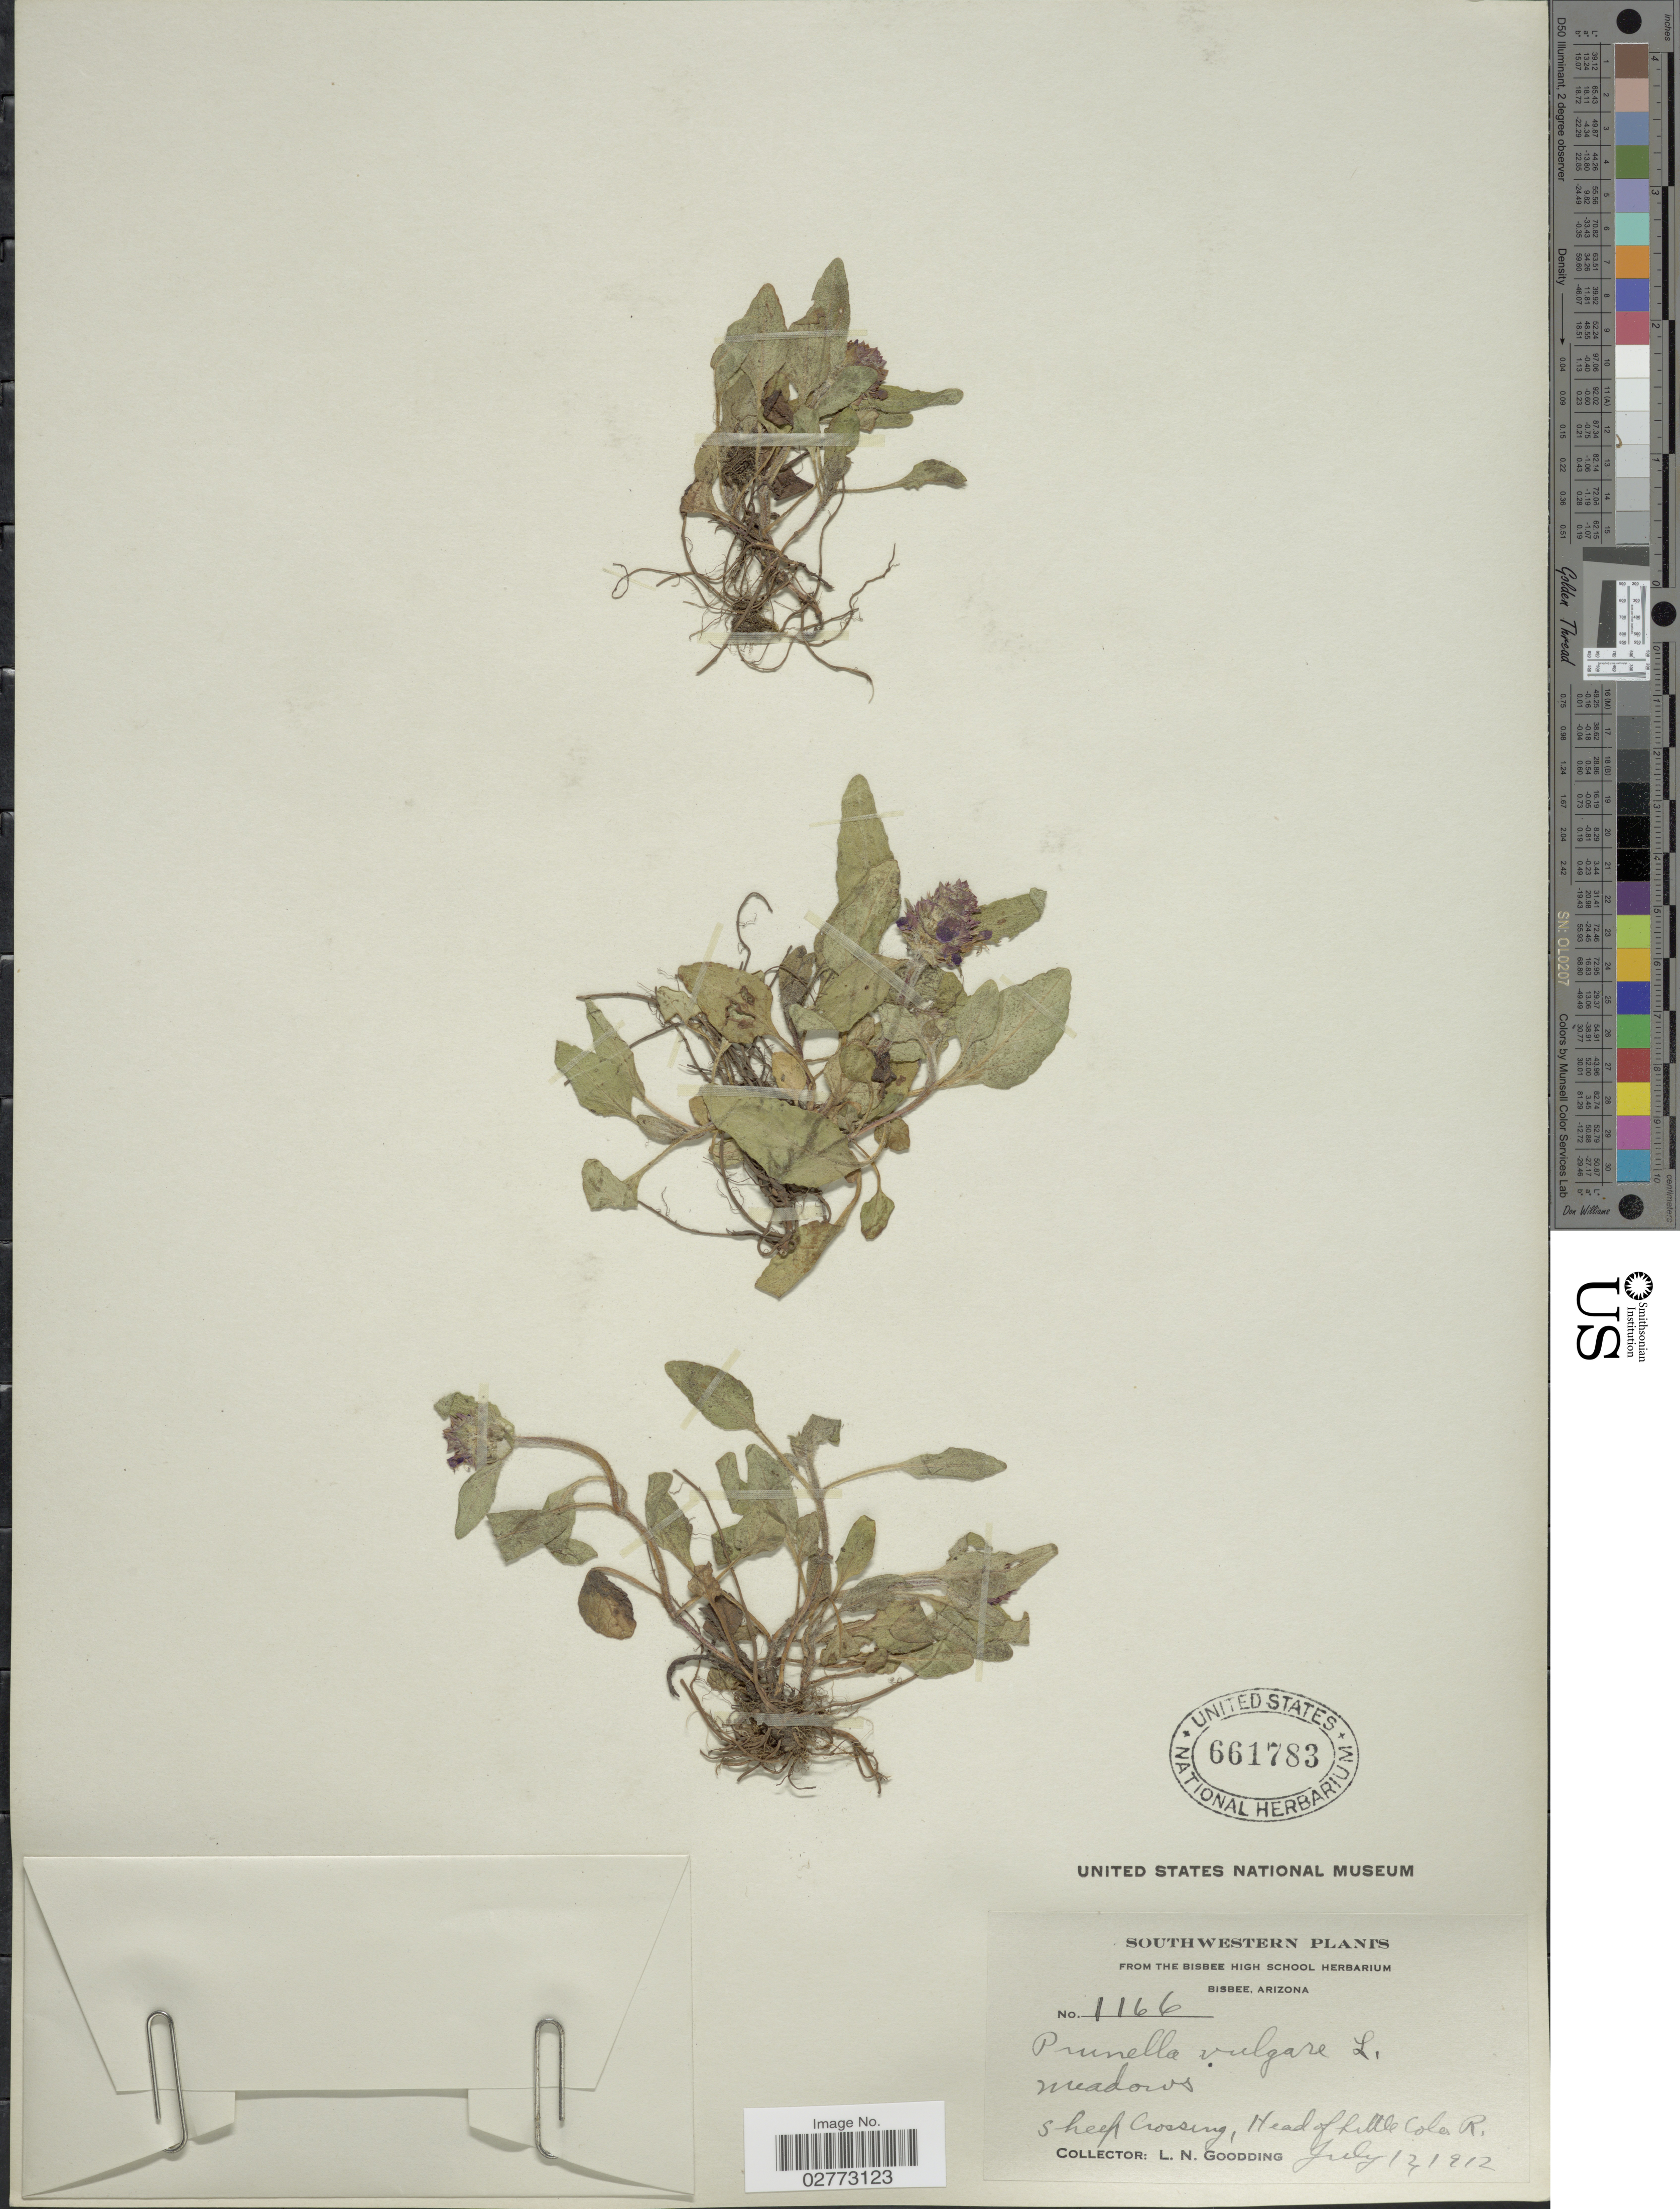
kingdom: Plantae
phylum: Tracheophyta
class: Magnoliopsida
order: Lamiales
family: Lamiaceae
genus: Prunella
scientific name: Prunella vulgaris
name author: L.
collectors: L. N. Goodding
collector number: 1166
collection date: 1912-07-12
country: United States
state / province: Arizona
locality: Southwestern, Sheep Crossing, Head of Little Colo R.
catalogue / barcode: US 661783